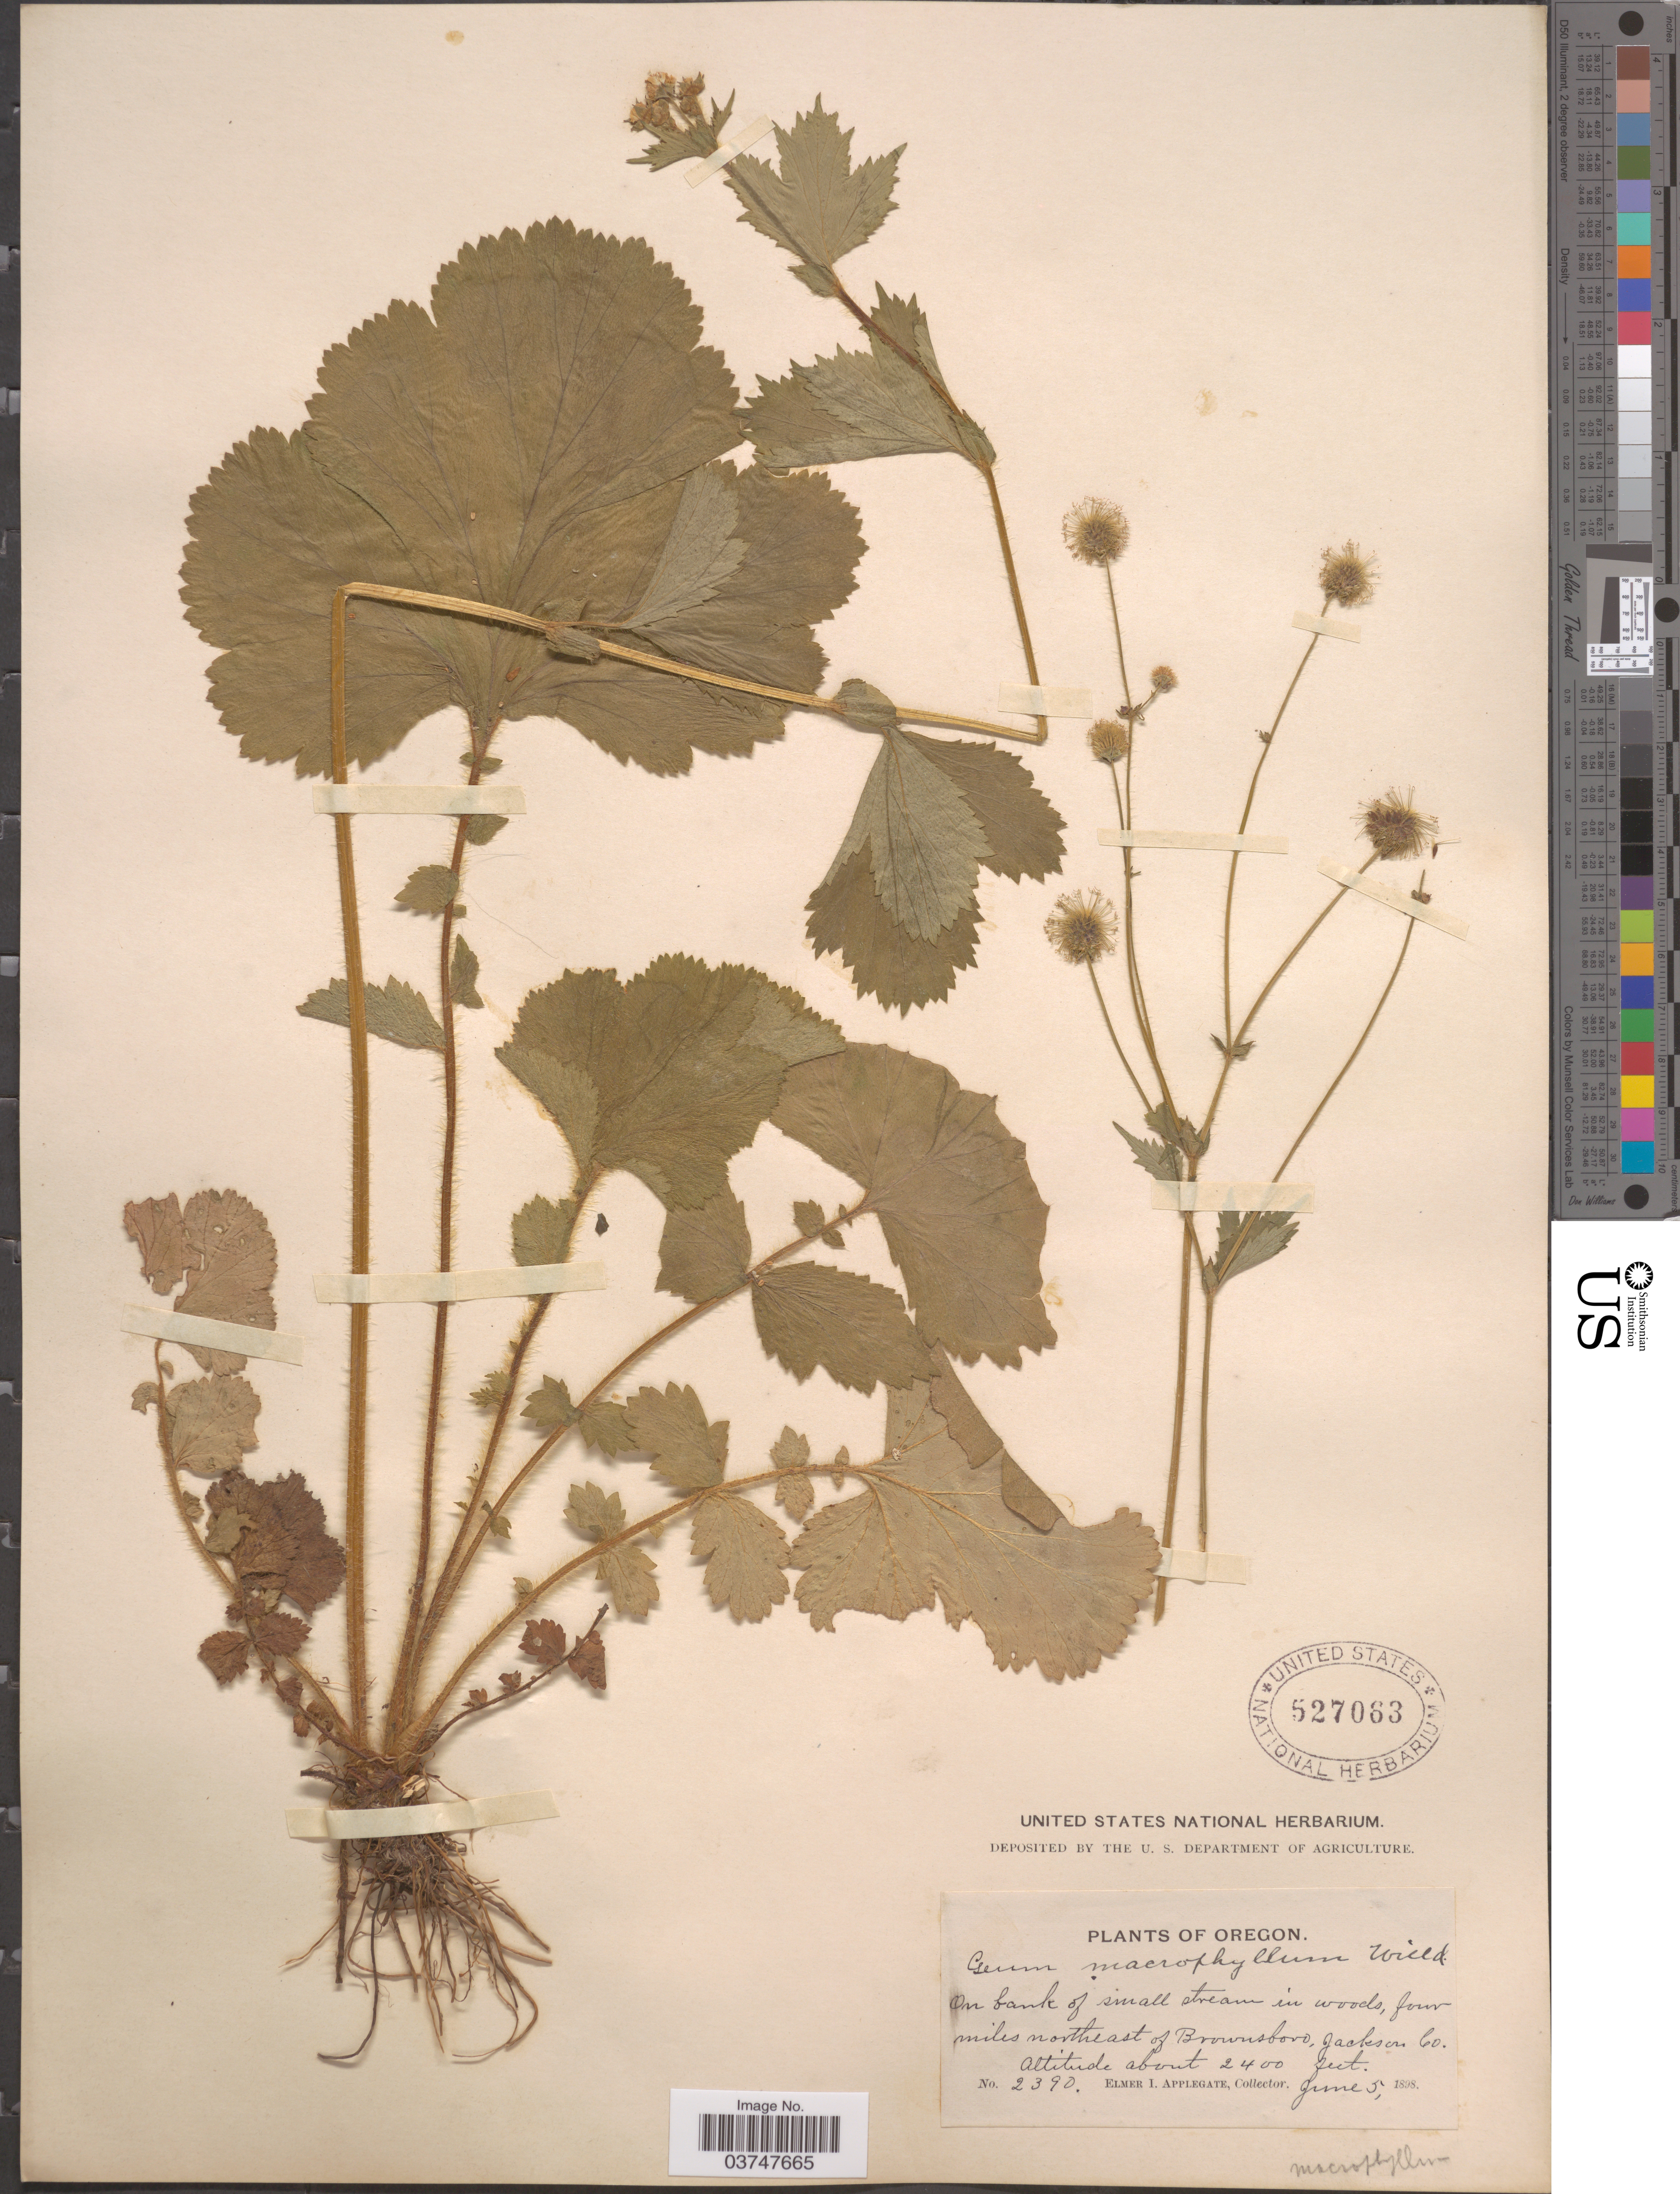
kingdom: Plantae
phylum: Tracheophyta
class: Magnoliopsida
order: Rosales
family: Rosaceae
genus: Geum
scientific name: Geum macrophyllum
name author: Willd.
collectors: E. I. Applegate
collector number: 2390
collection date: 1898-06-05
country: United States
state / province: Oregon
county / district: Jackson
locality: Four miles northeast of Brownsboro, Jackson Co.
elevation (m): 732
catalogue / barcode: US 527063